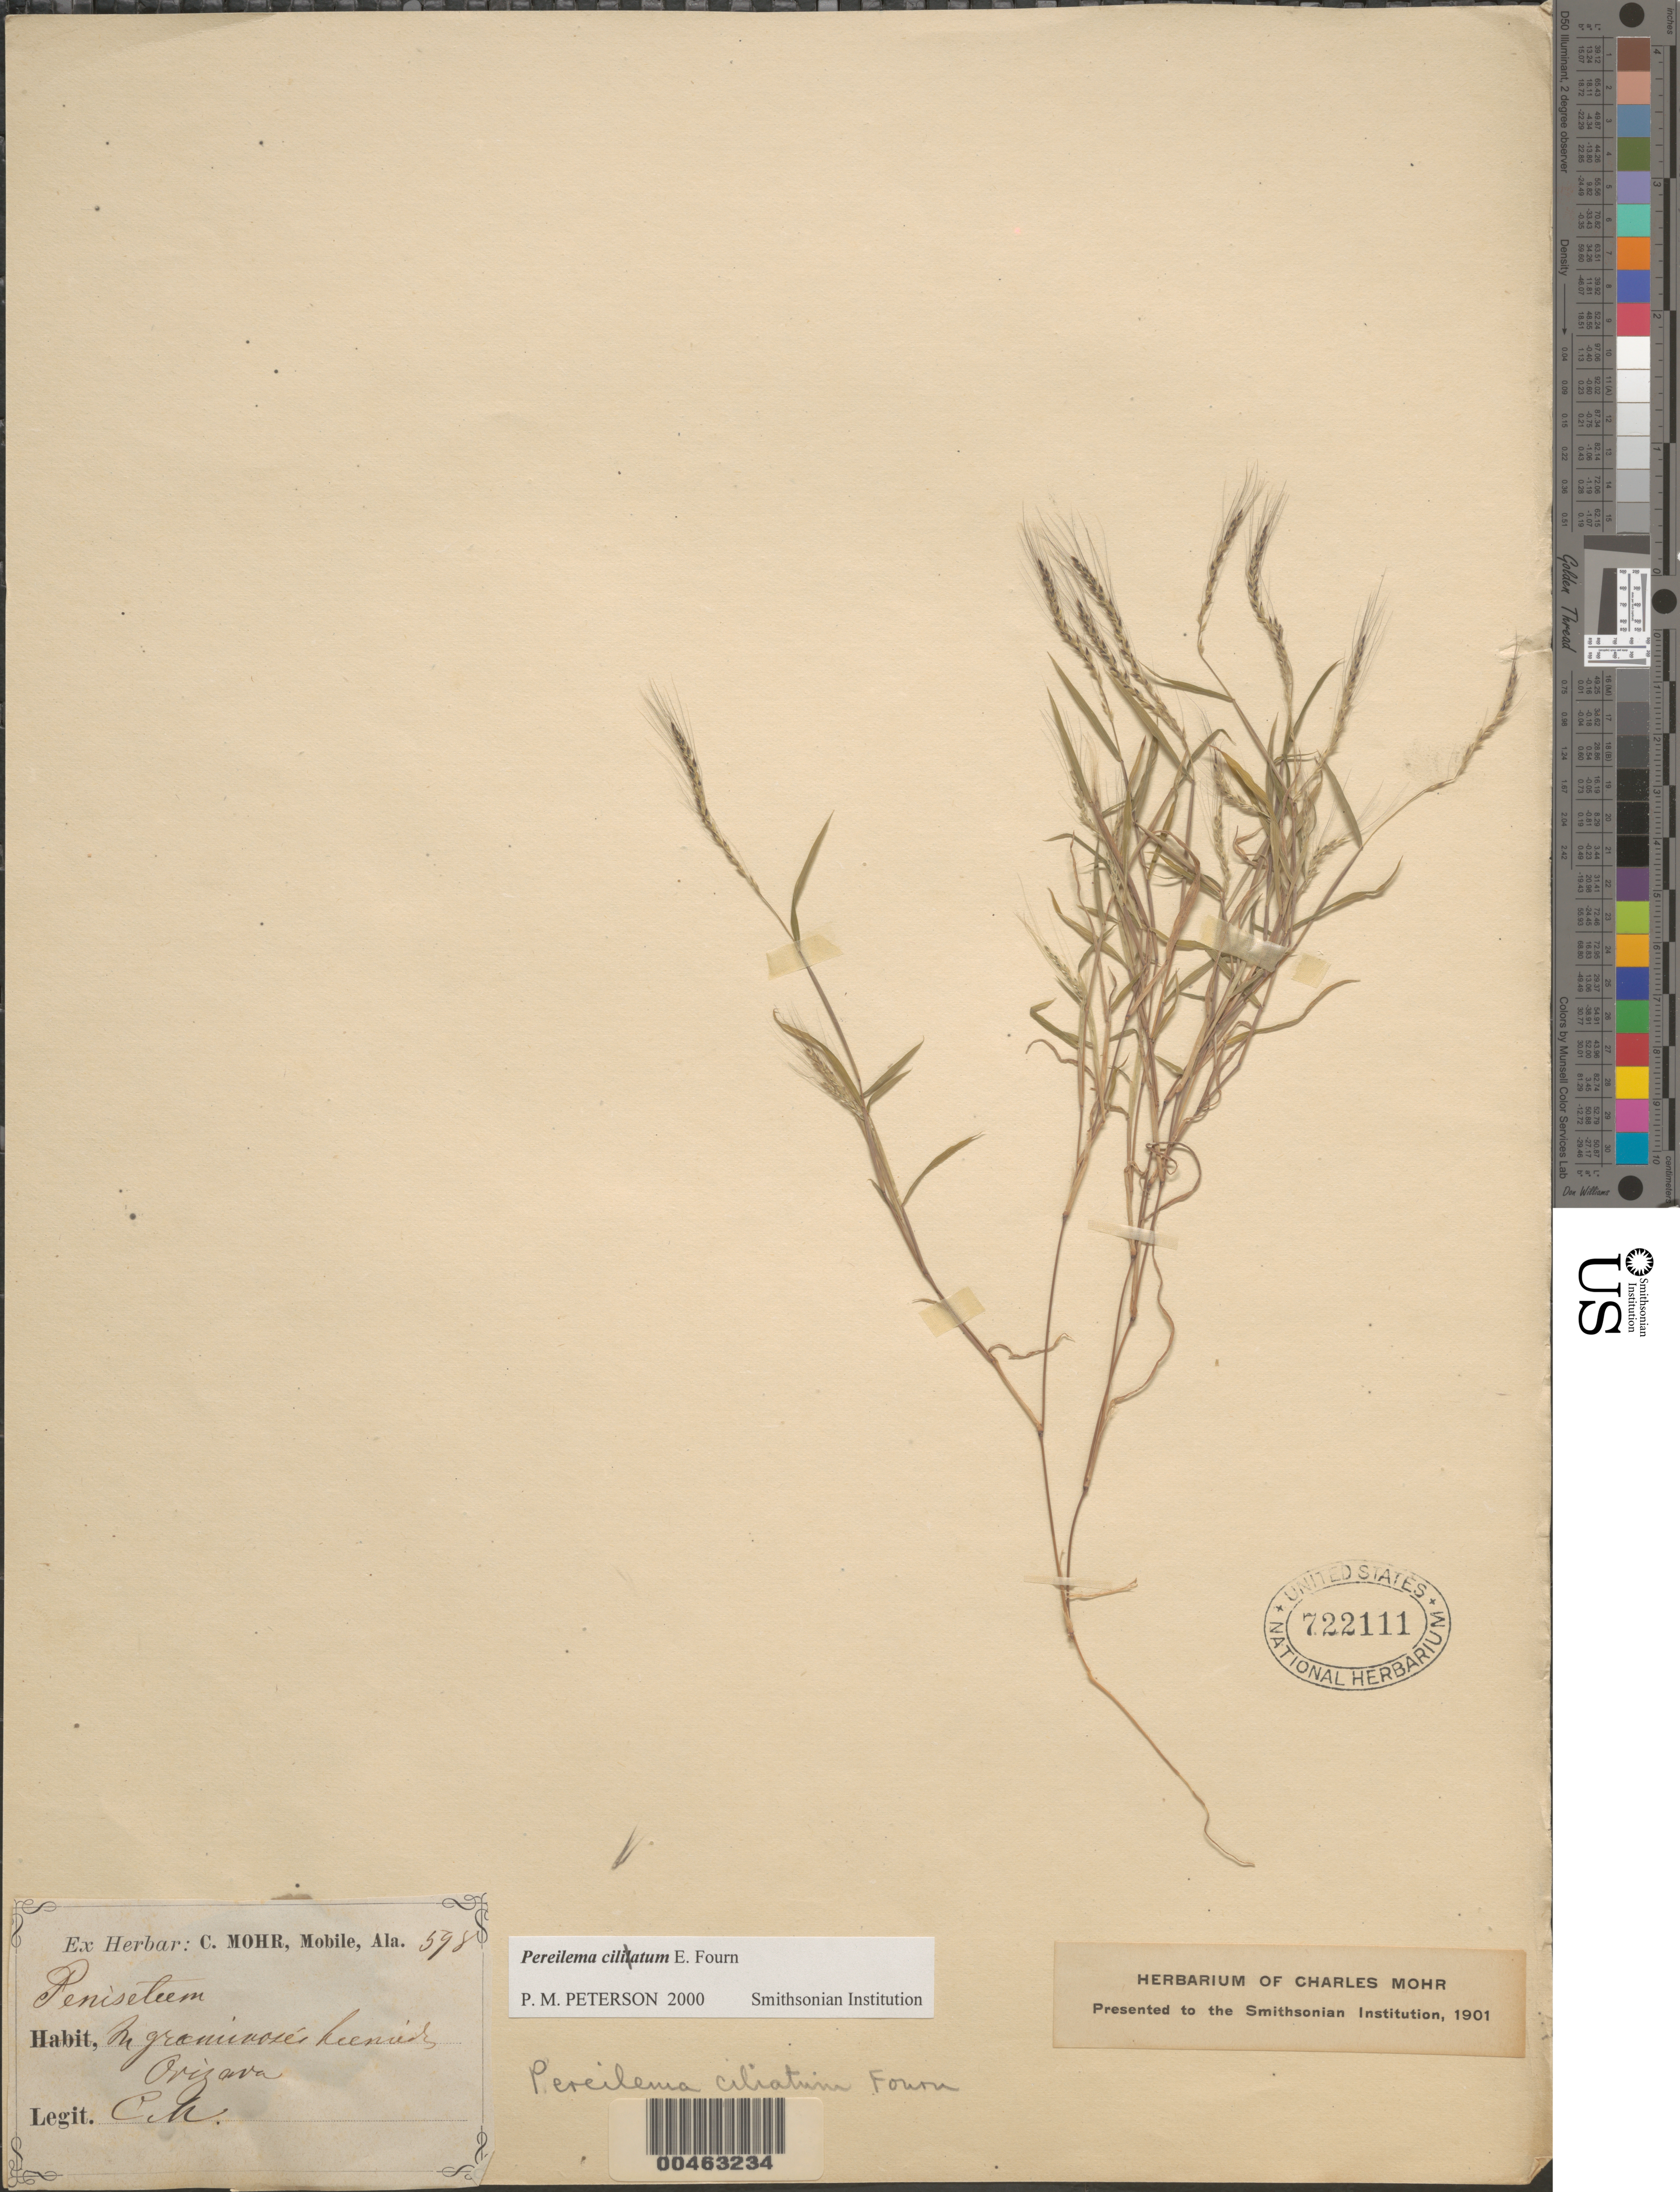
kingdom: Plantae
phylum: Tracheophyta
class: Liliopsida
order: Poales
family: Poaceae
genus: Pereilema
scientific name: Pereilema ciliatum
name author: E. Fourn.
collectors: C. T. Mohr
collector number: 598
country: Mexico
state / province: Veracruz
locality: Orizaba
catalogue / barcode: US 722111